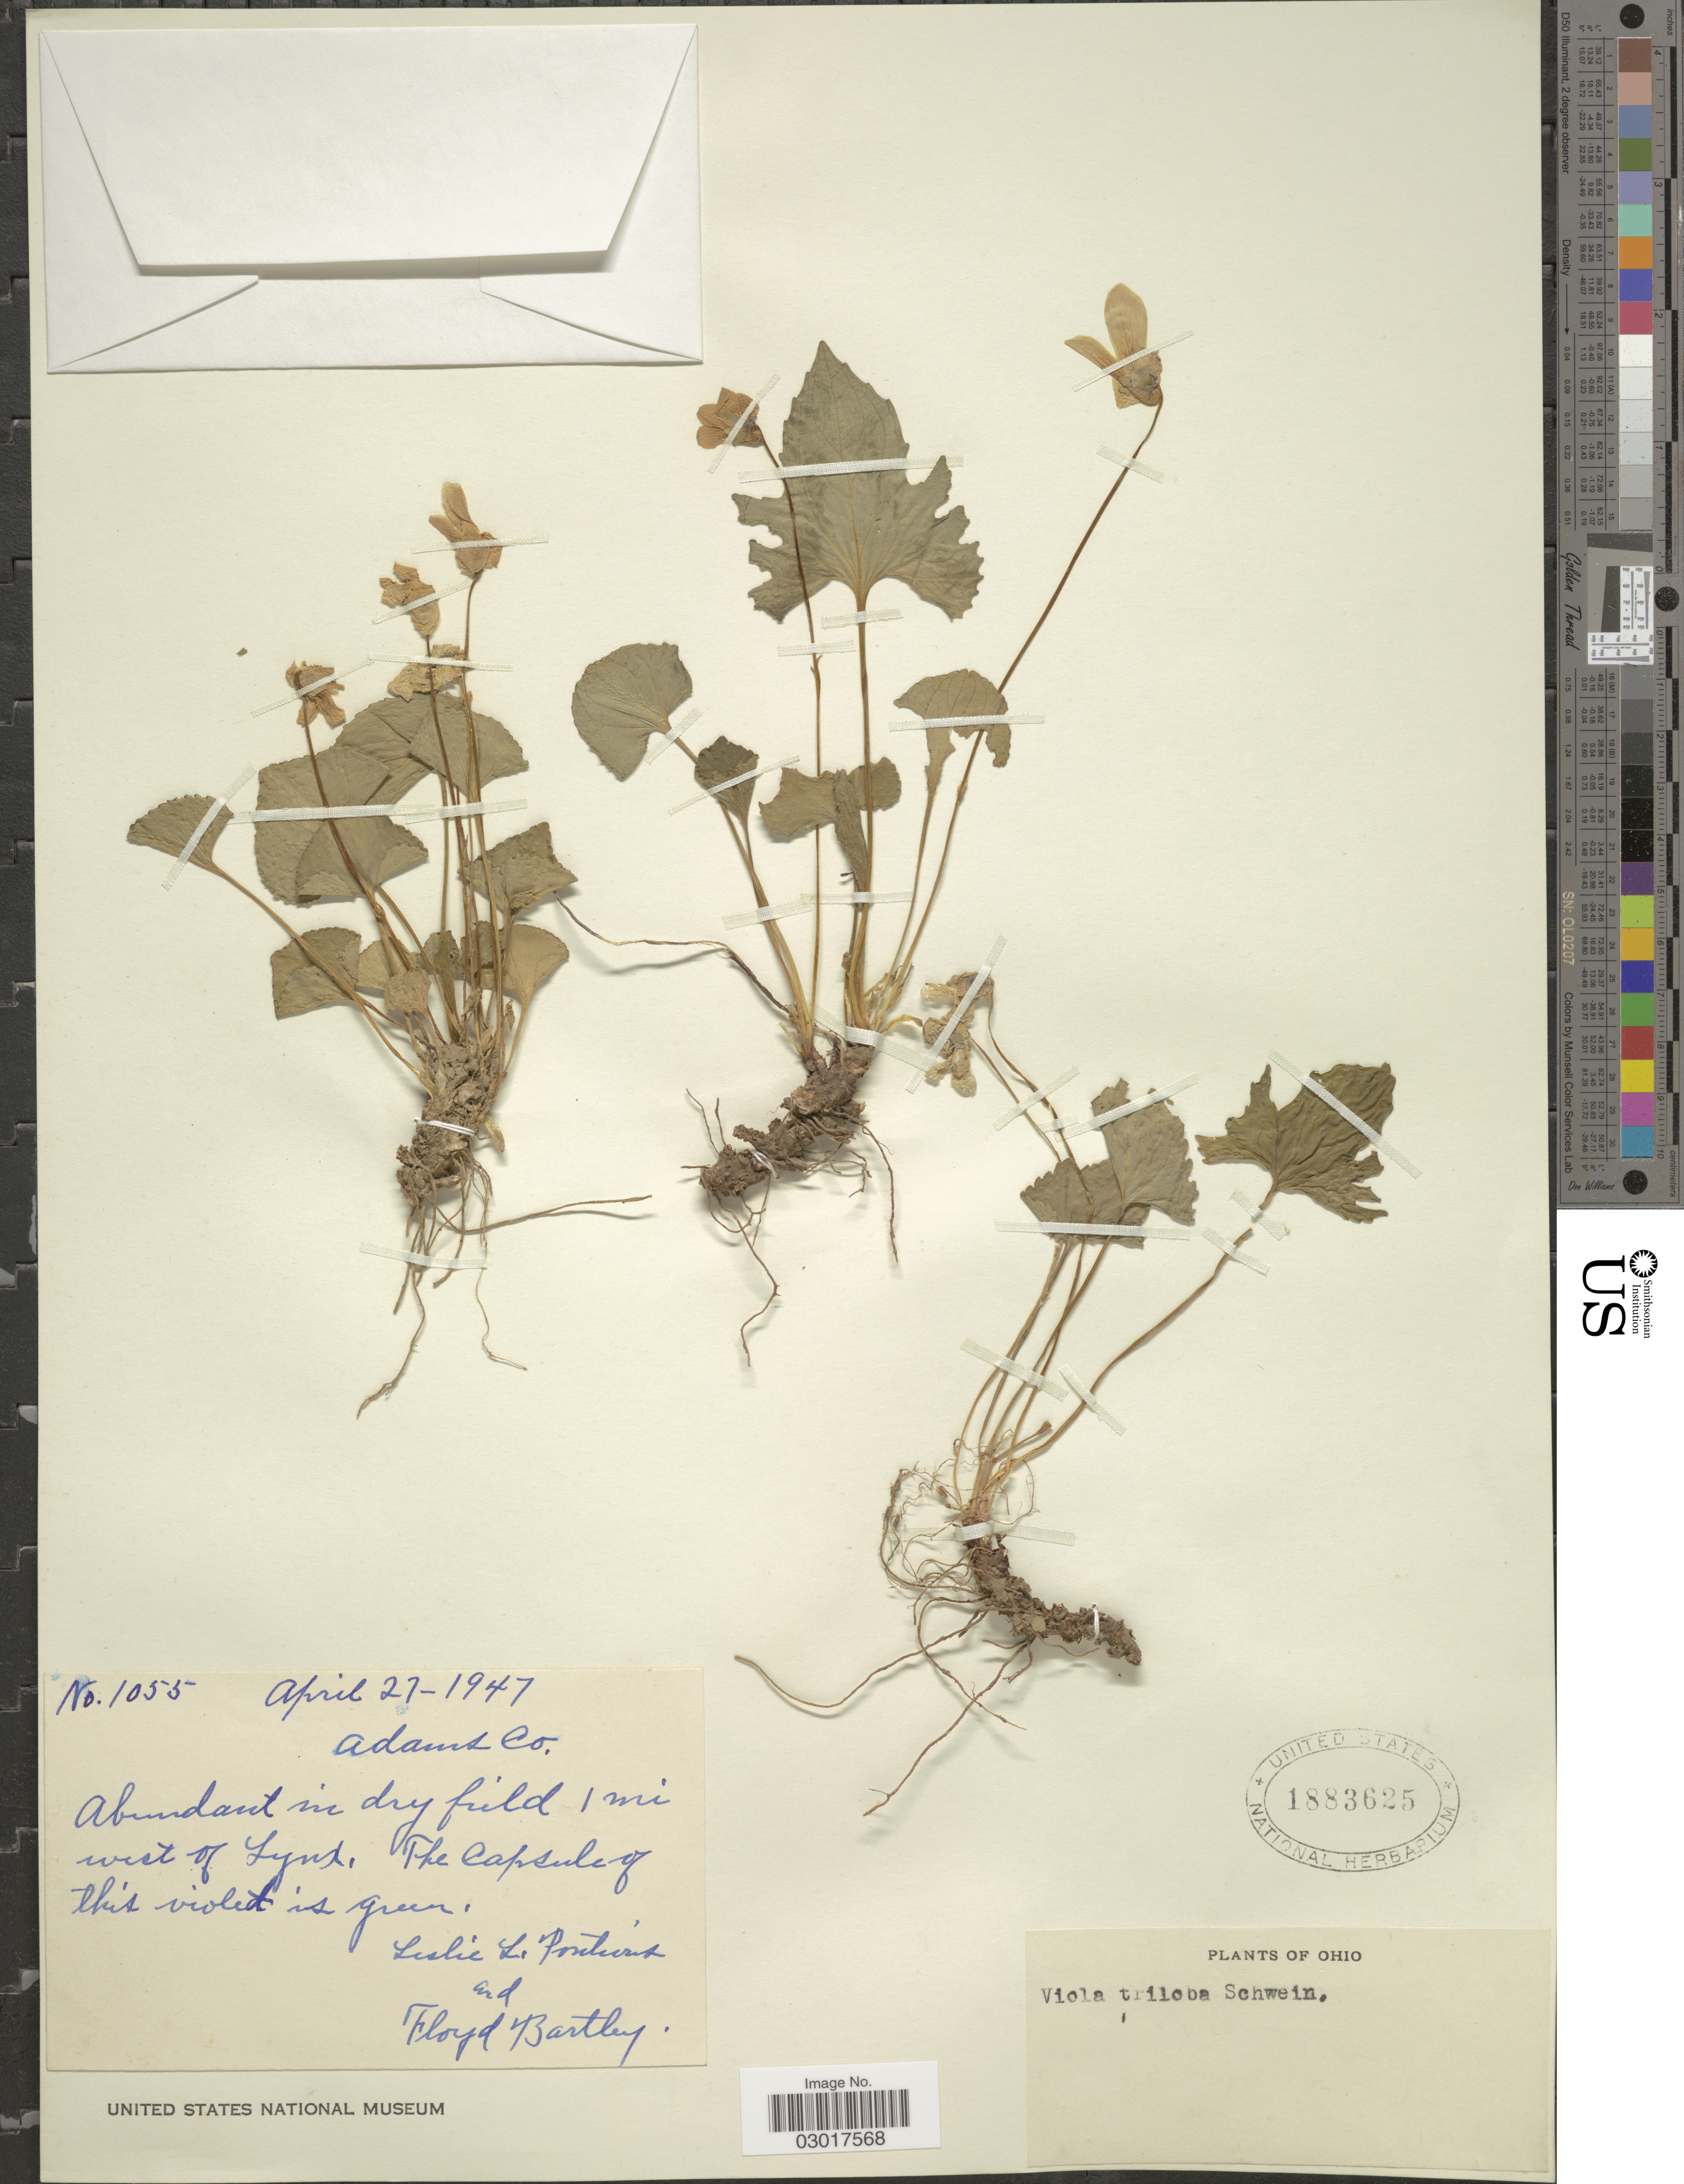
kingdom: Plantae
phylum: Tracheophyta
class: Magnoliopsida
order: Malpighiales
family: Violaceae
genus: Viola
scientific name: Viola triloba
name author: Schwein.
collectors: L. L. Pontious & F. Bartley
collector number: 1055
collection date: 1947-04-27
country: United States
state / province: Ohio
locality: Adams Co. Abundant in dry field 1 mi west of Lynx.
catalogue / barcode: US 1883625